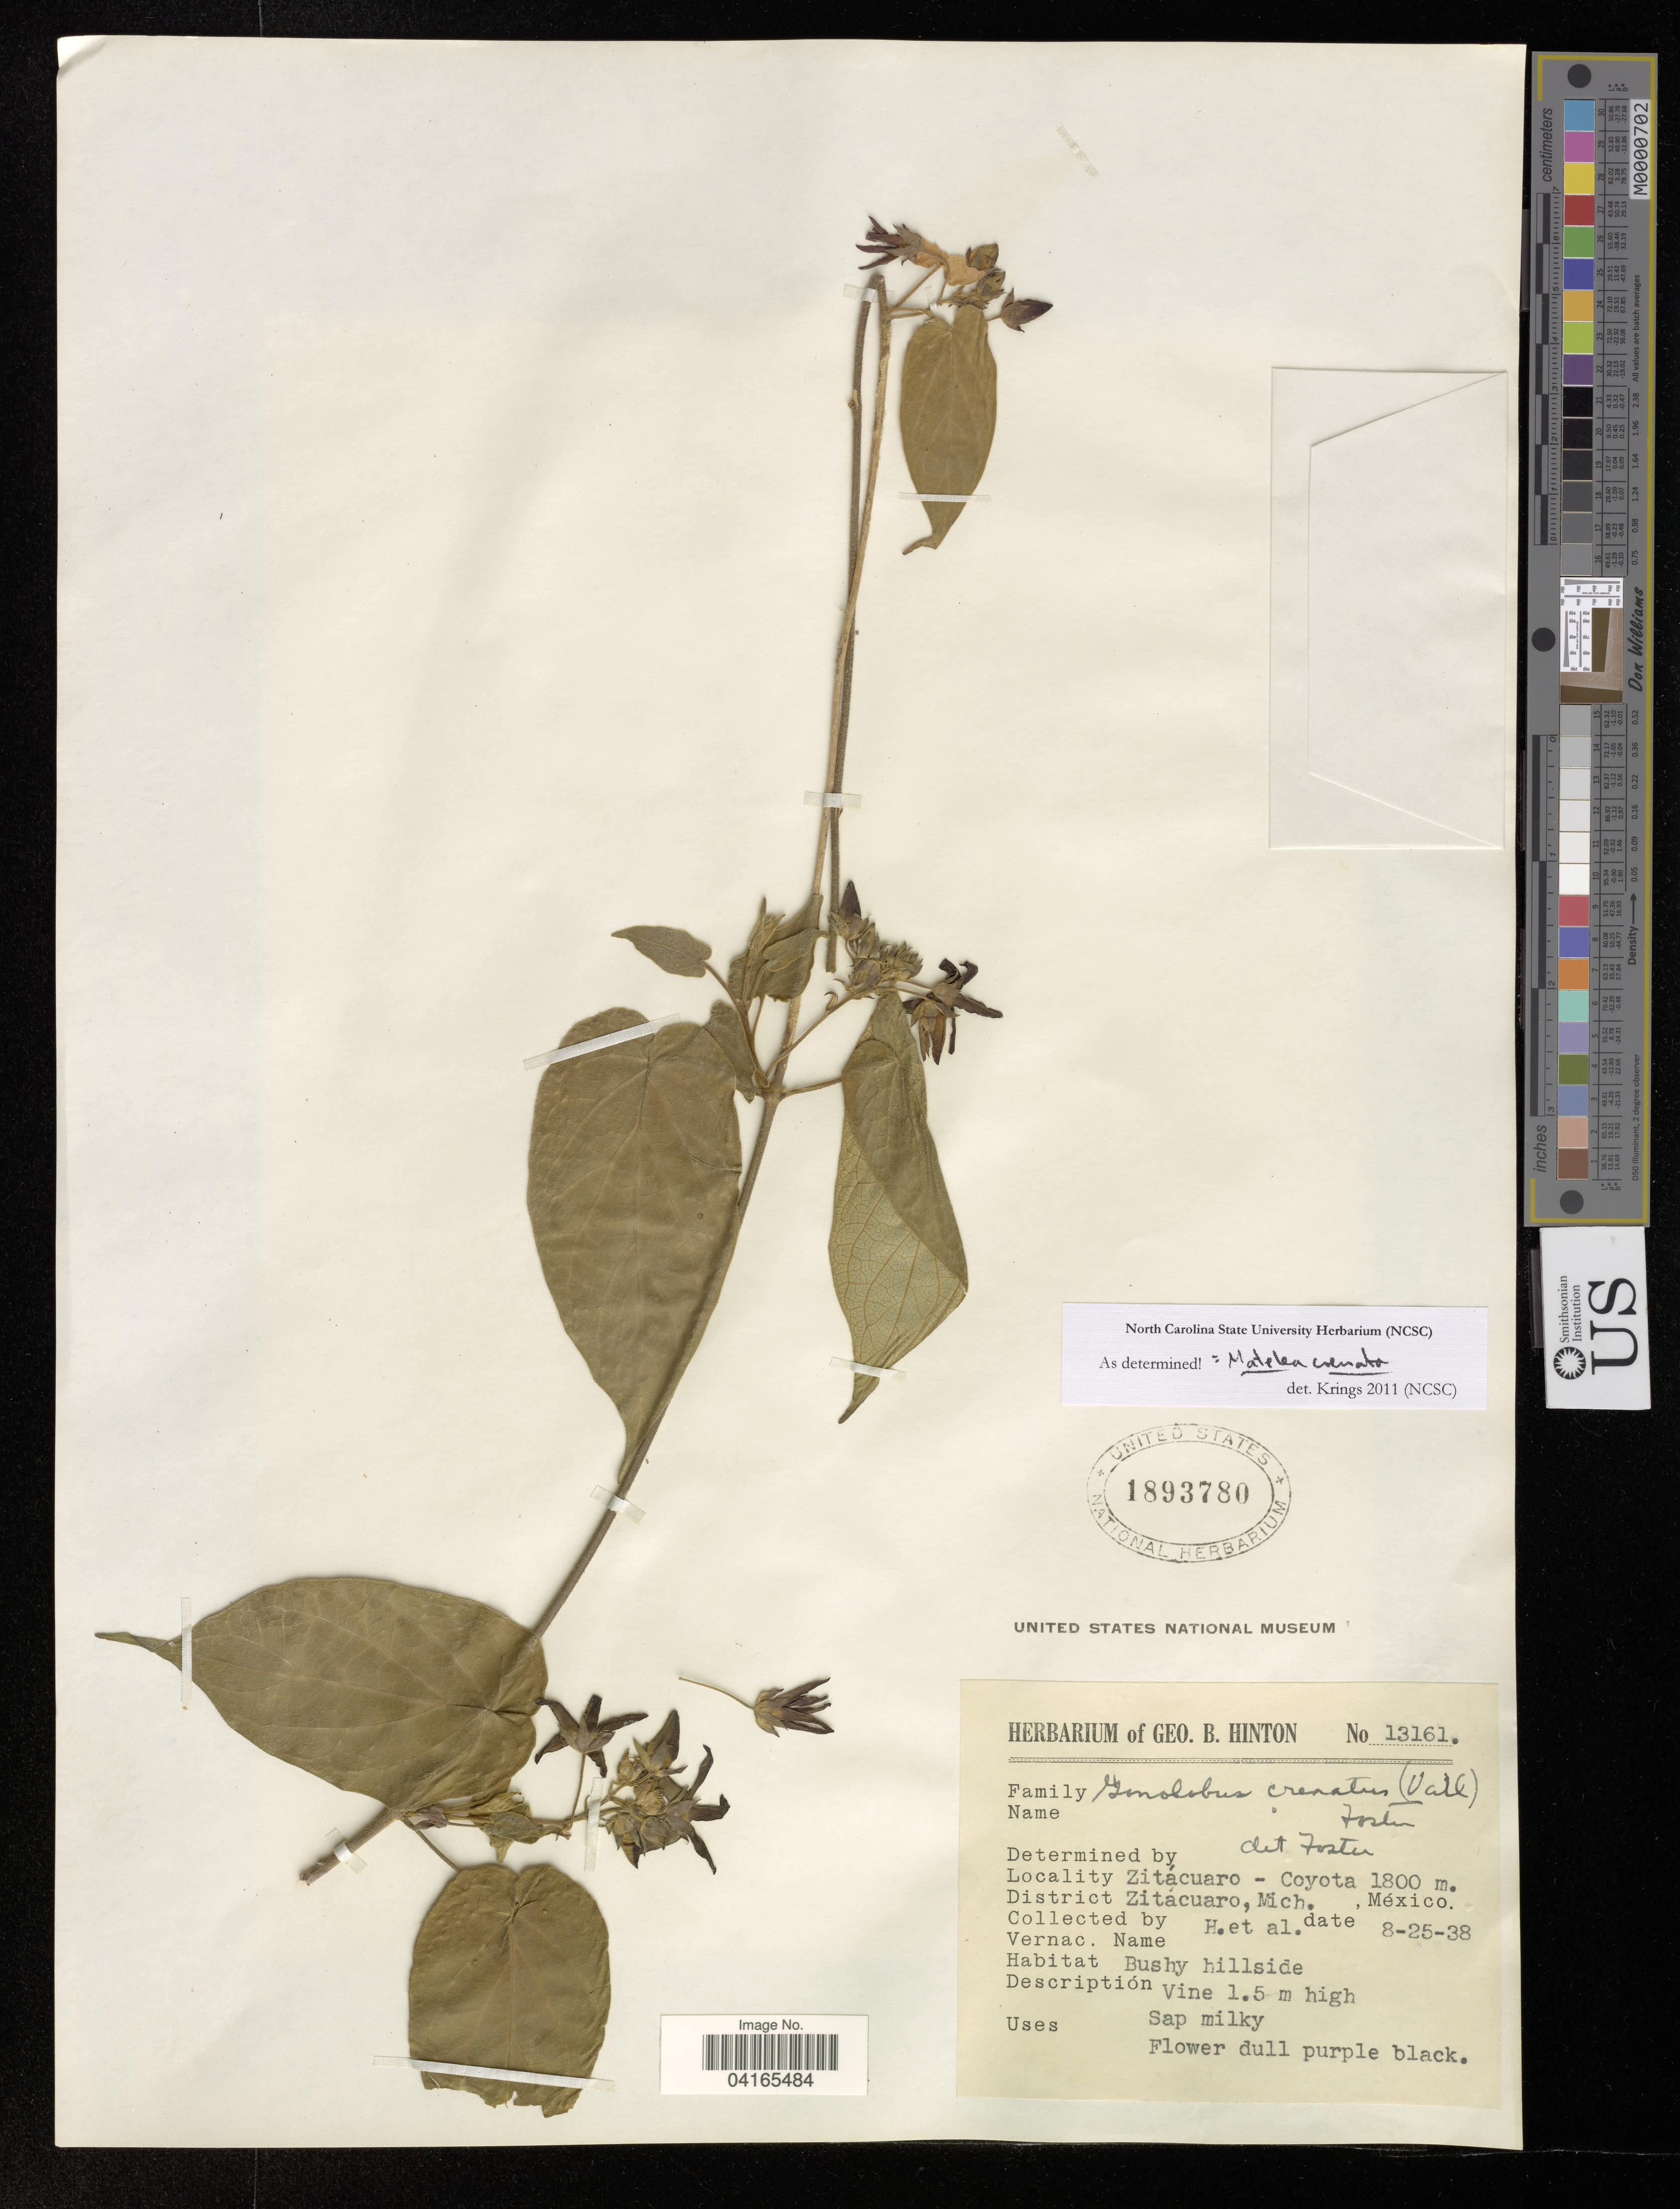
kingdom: Plantae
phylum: Tracheophyta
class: Magnoliopsida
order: Gentianales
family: Apocynaceae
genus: Matelea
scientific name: Matelea crenata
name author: (Vail) Woodson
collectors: G. Hinton & et al.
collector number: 13161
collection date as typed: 38 AUG 25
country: Mexico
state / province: Michoacán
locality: Zitácuaro-Coyota. District Zitácuaro.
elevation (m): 1800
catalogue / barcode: US 1893780